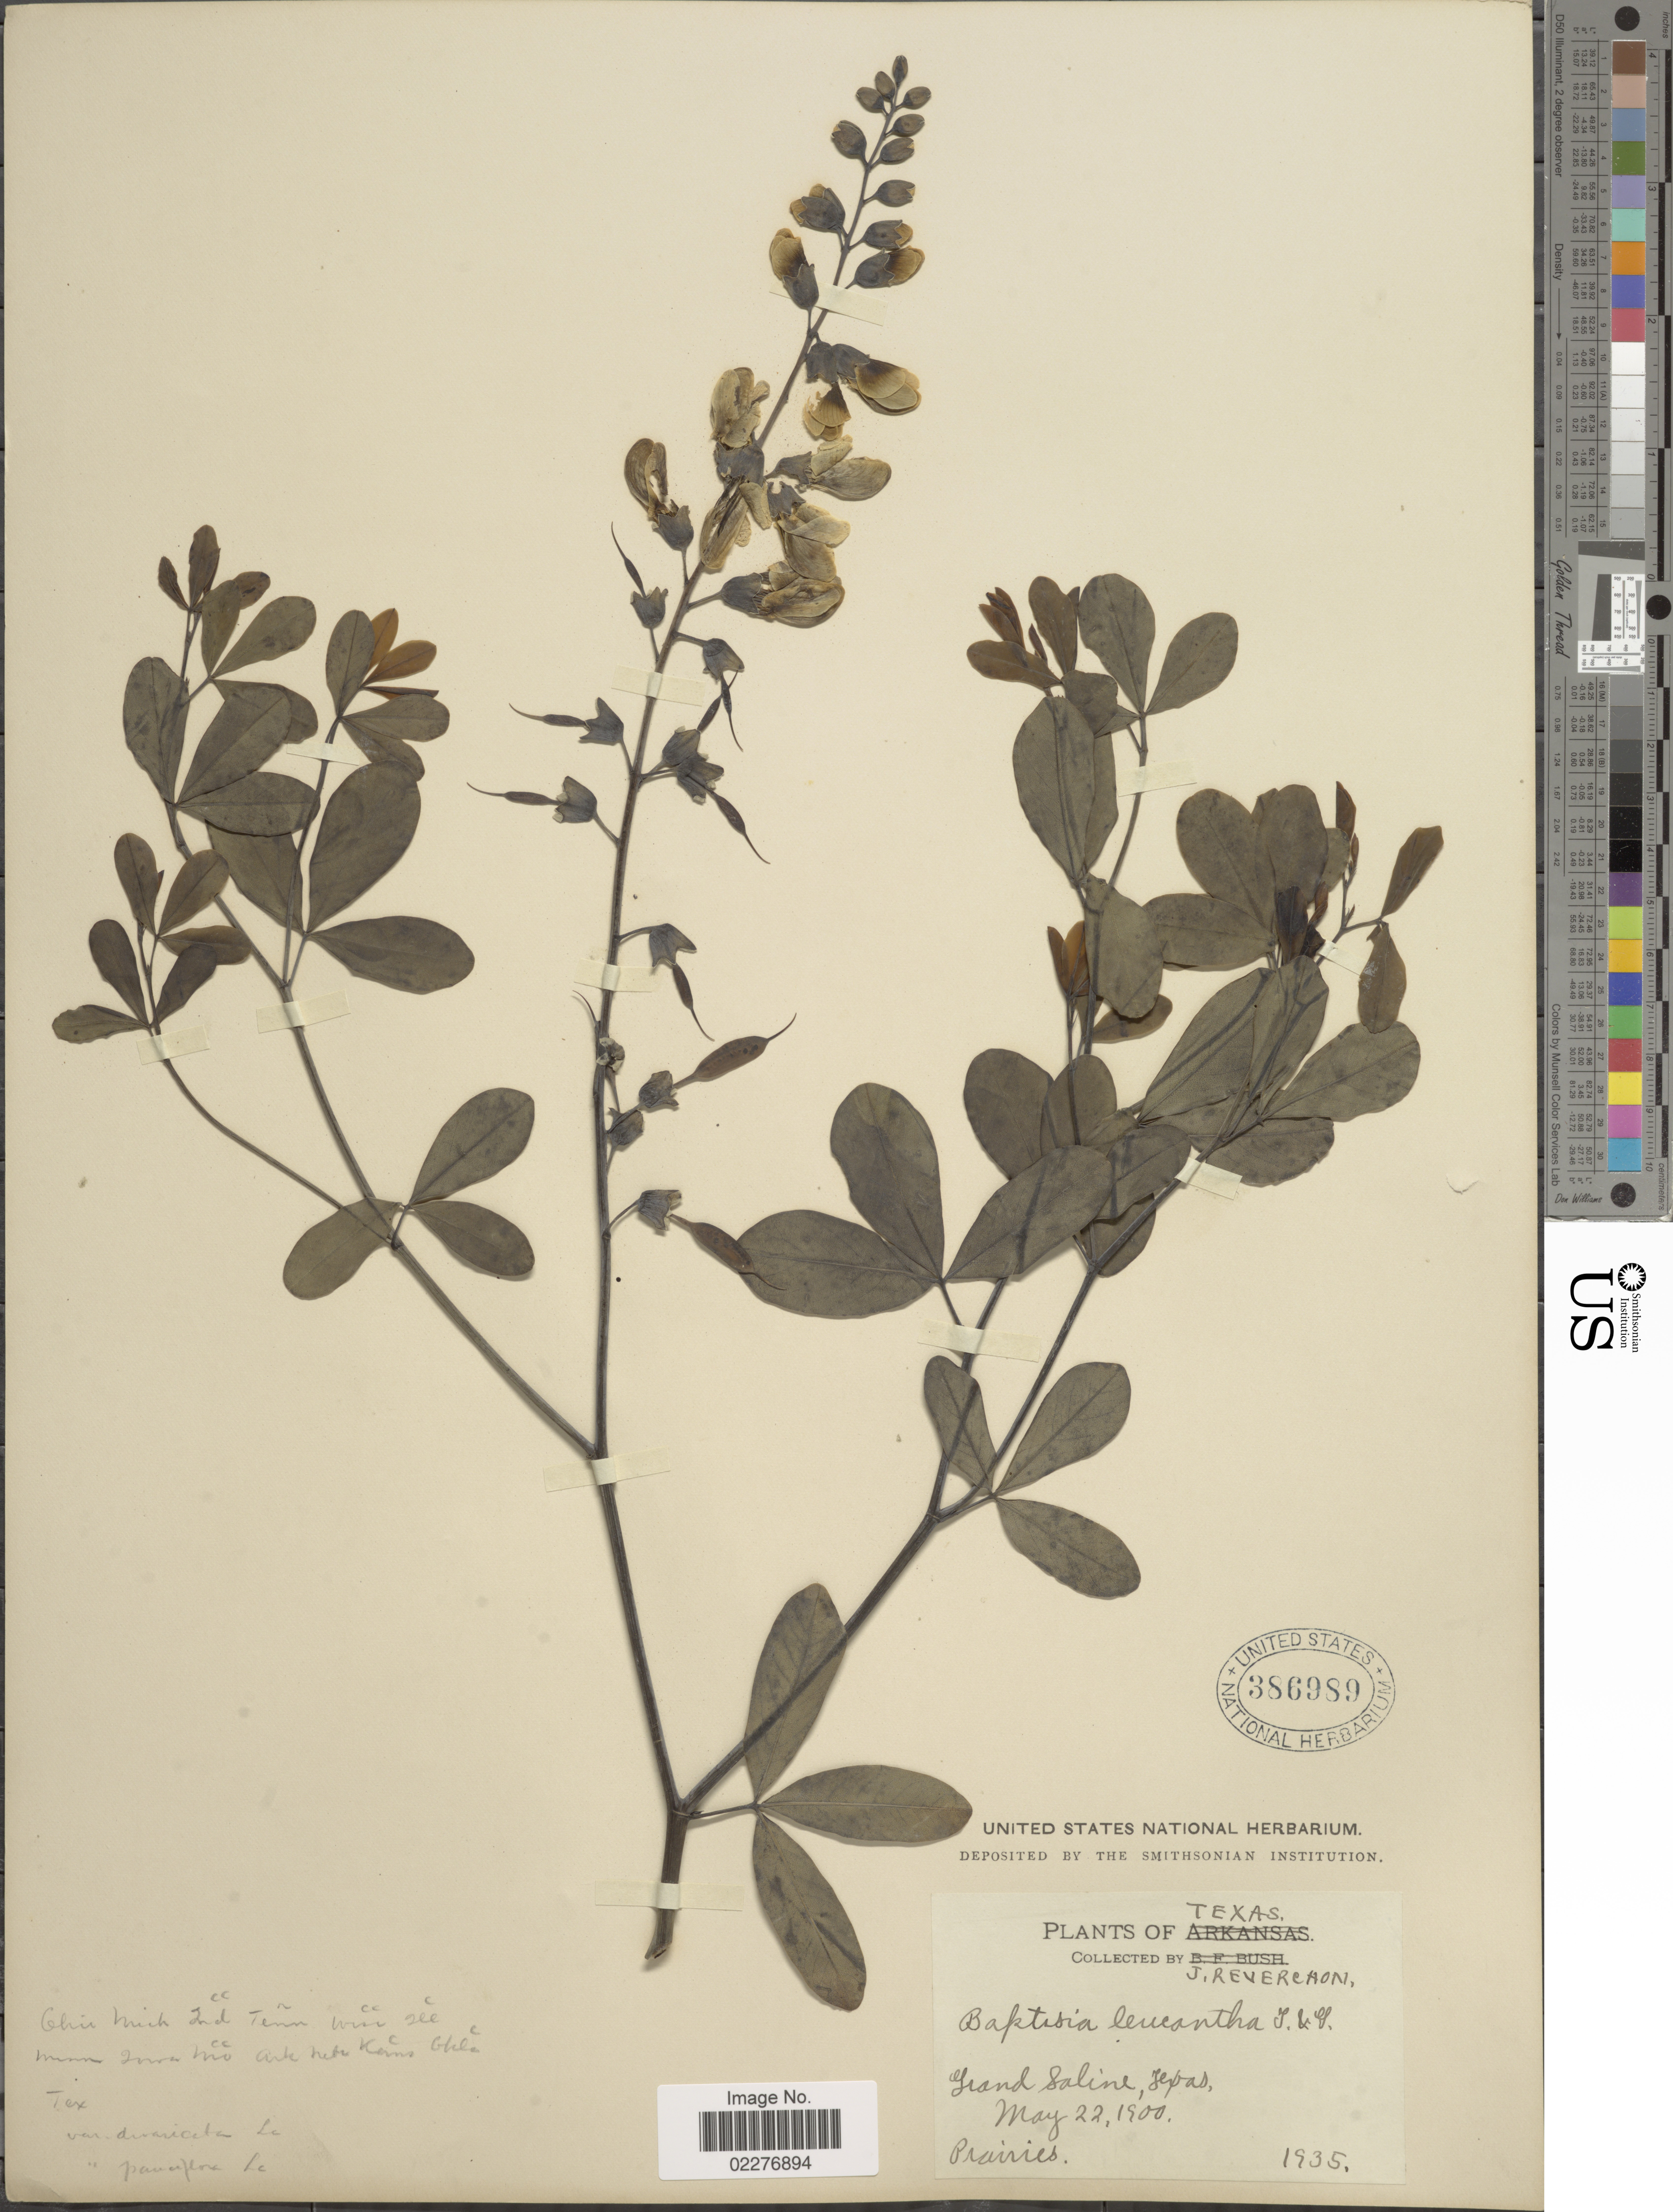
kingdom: Plantae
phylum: Tracheophyta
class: Magnoliopsida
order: Fabales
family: Fabaceae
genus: Baptisia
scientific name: Baptisia leucophaea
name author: Nutt.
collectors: J. Reverchon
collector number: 1935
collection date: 1900-05-22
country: United States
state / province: Texas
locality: Grand Saline, Prairies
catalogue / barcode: US 386989